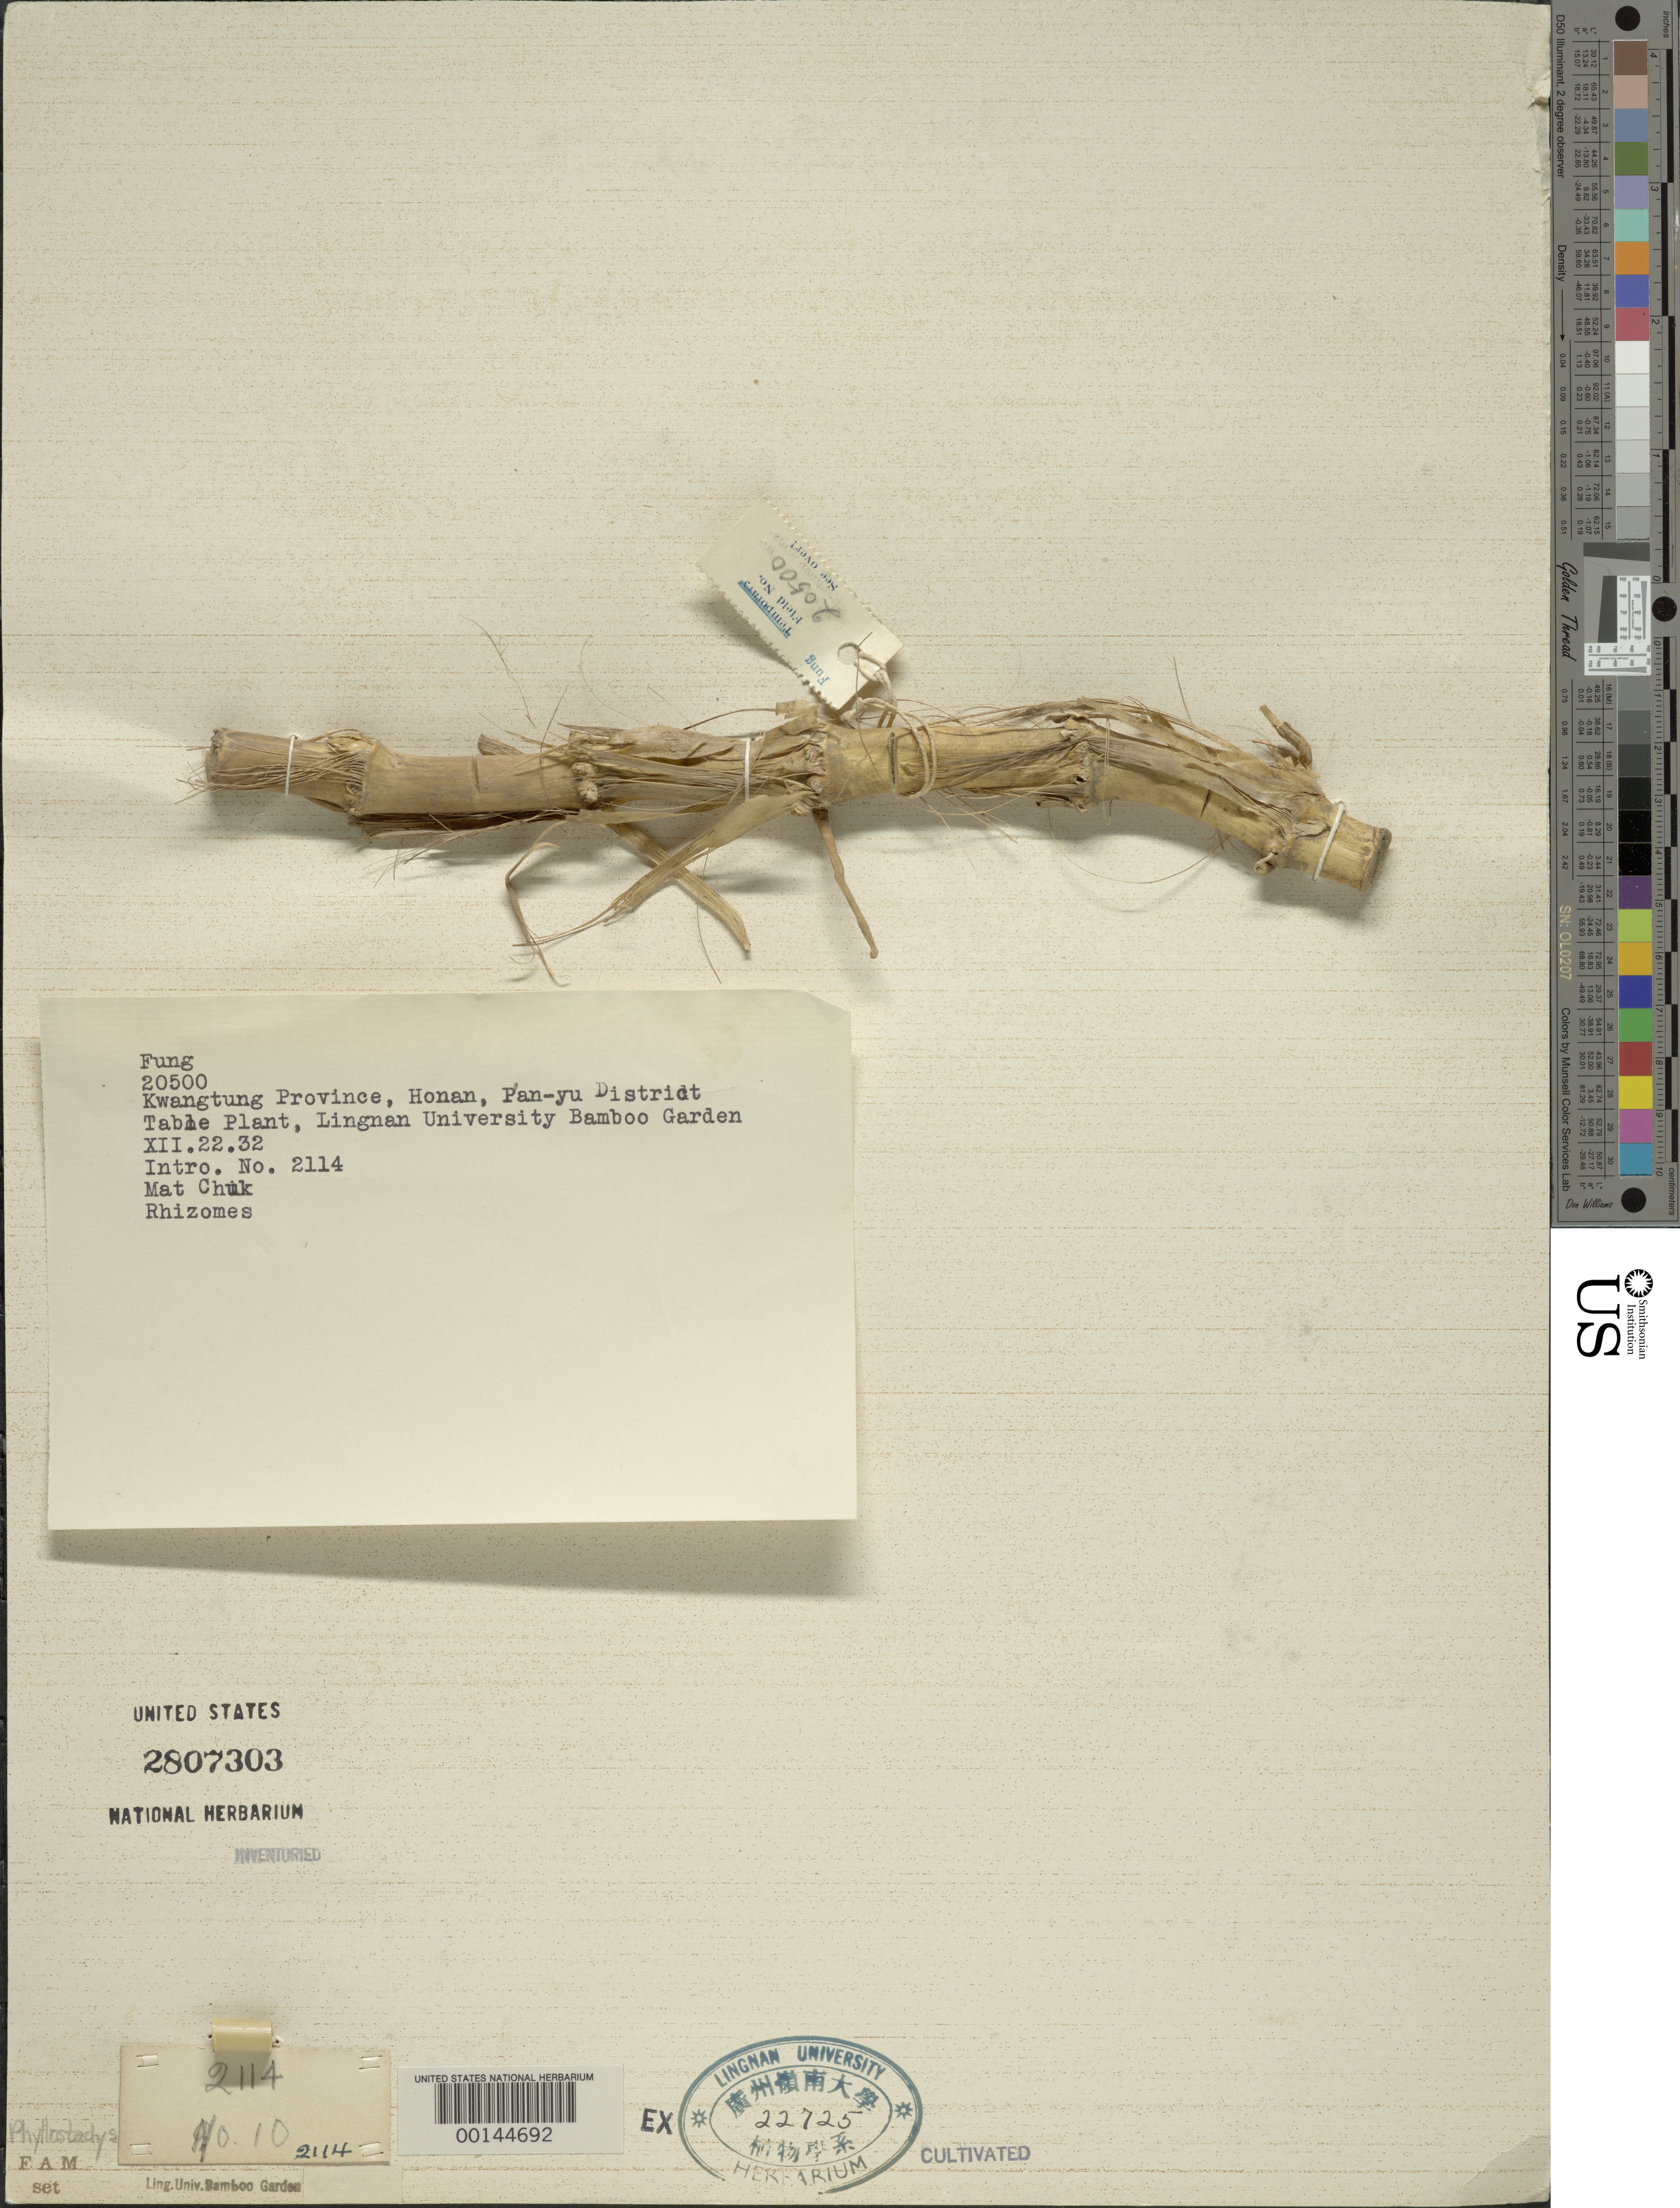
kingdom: Plantae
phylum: Tracheophyta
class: Liliopsida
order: Poales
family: Poaceae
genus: Phyllostachys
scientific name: Phyllostachys sp.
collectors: H. L. Fung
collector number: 20500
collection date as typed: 22 Dec 1932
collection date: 1932-12-22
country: China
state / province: Guangdong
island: Honam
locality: Honan, p'an-yu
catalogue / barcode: US 2807303